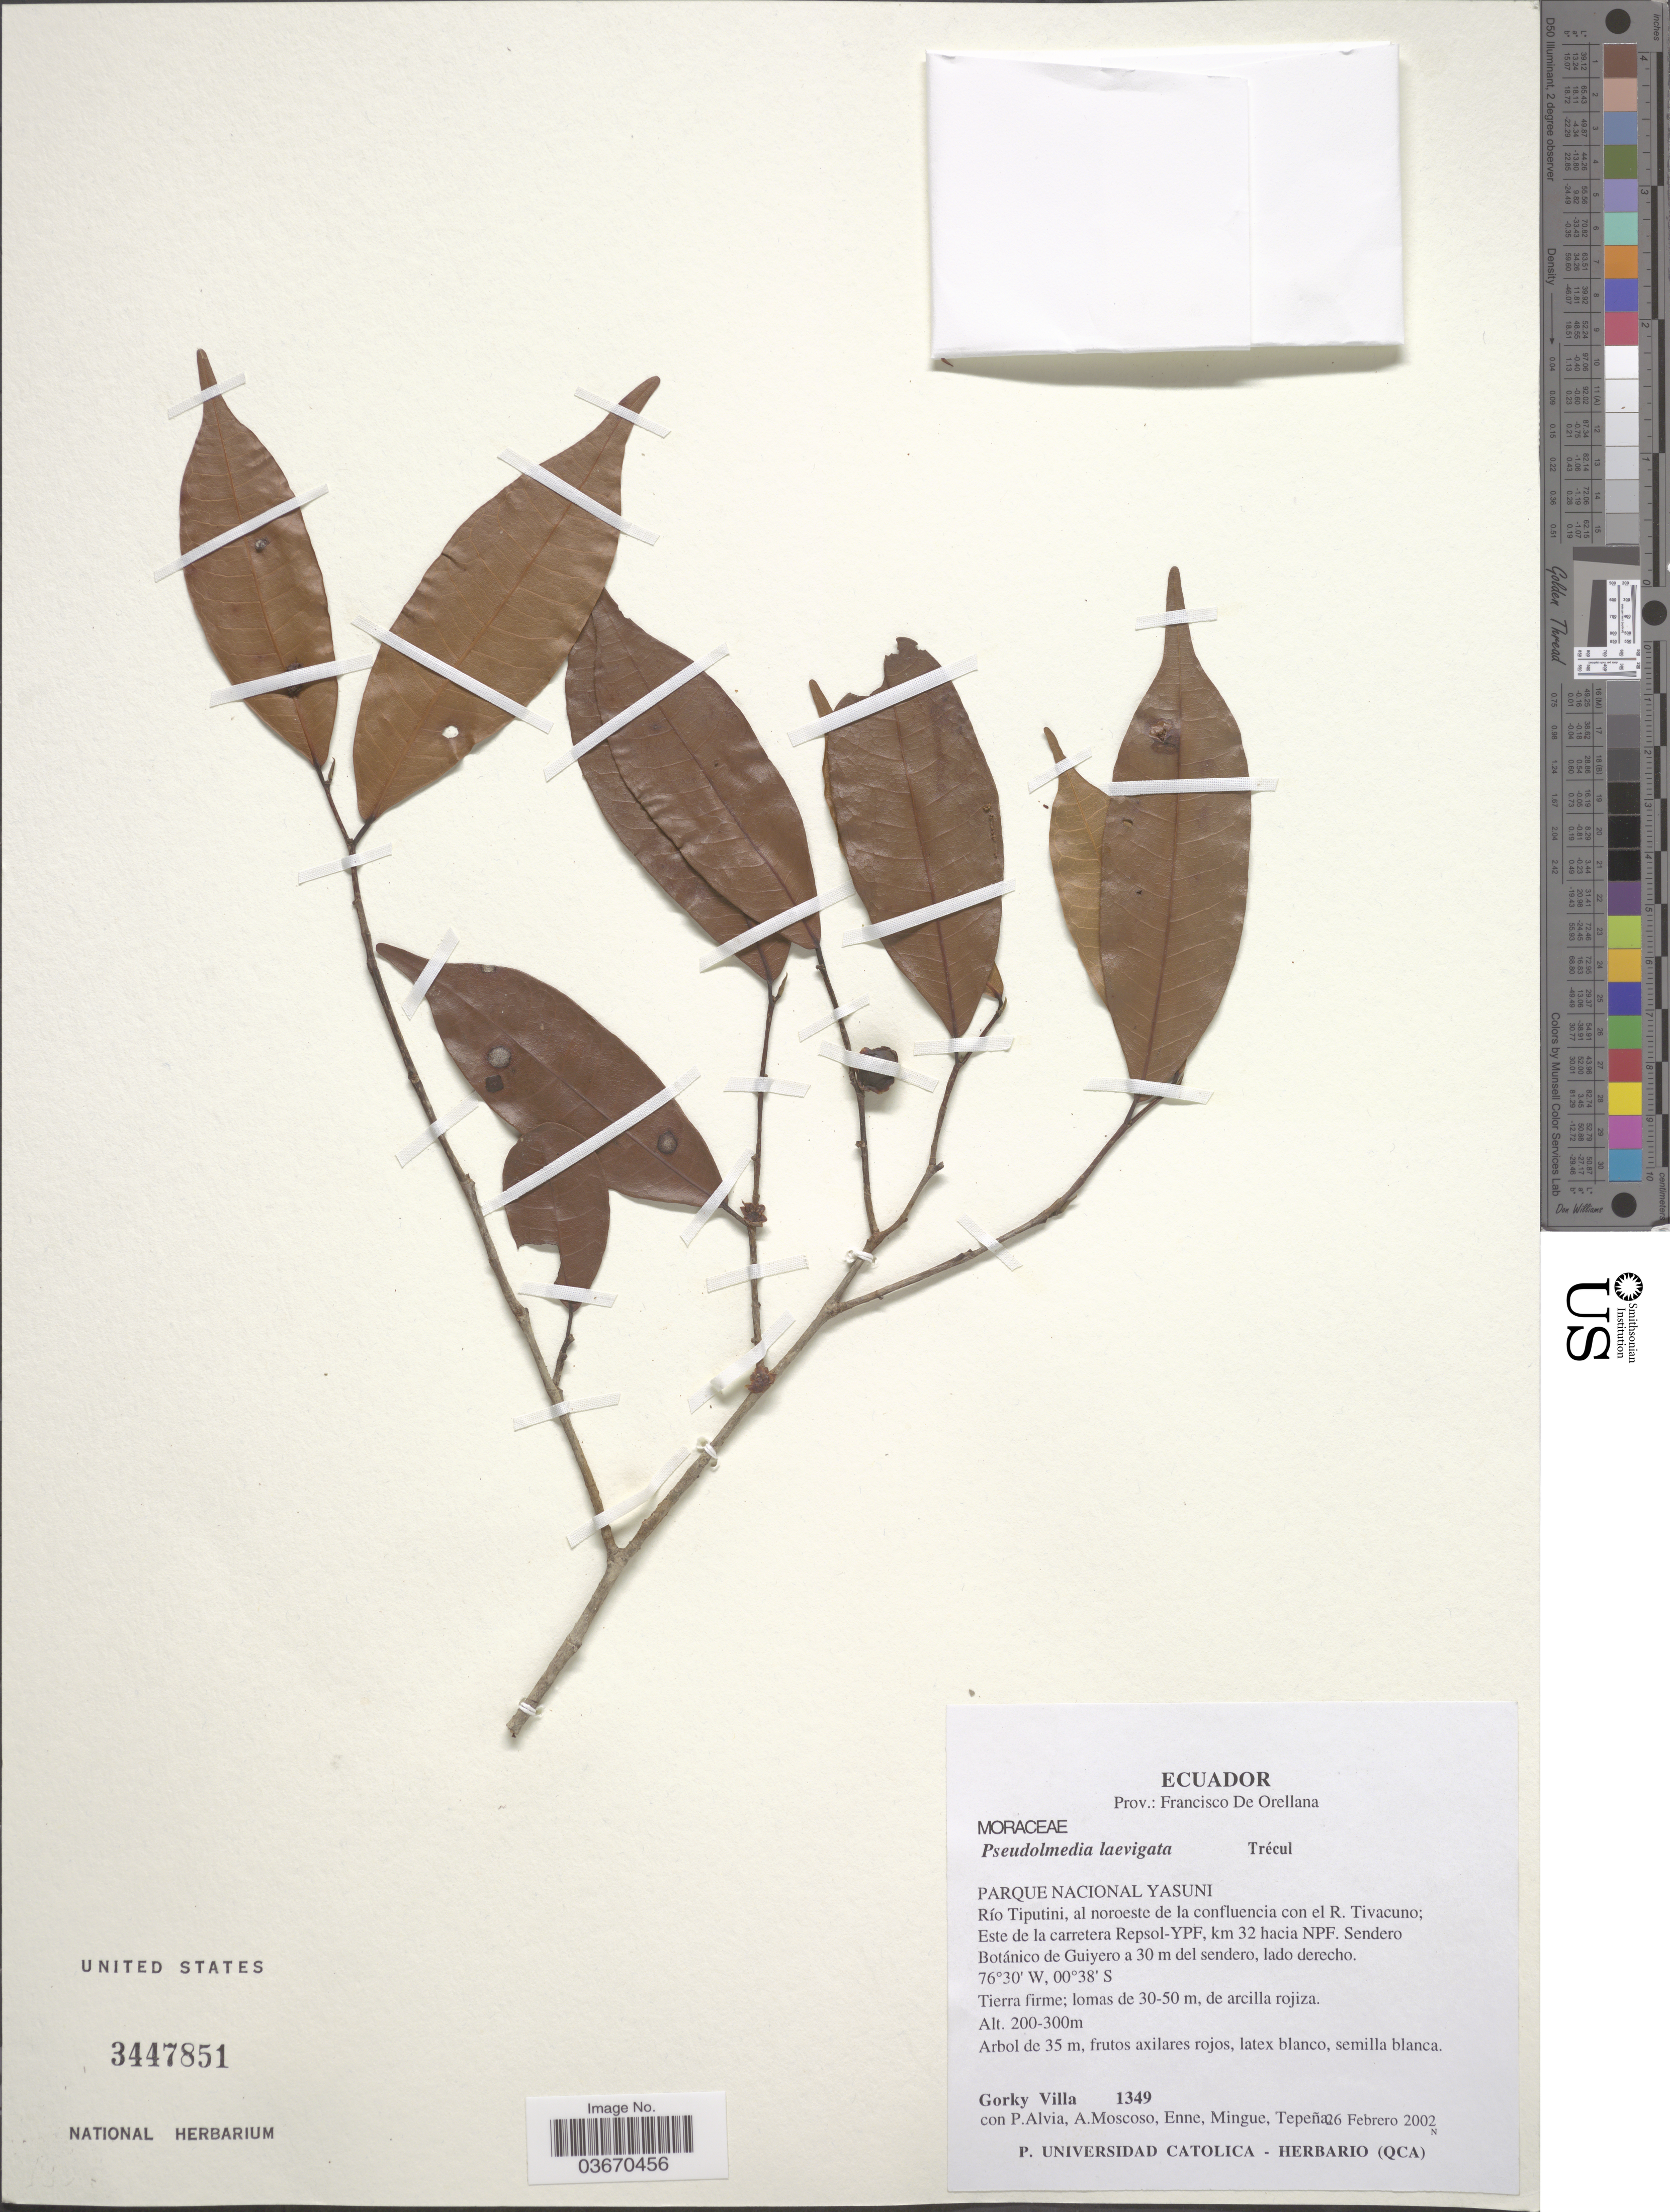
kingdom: Plantae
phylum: Tracheophyta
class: Magnoliopsida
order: Rosales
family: Moraceae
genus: Pseudolmedia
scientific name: Pseudolmedia laevigata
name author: Trécul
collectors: G. Villa, P. Alvia, A. Moscoso, Enne & et al.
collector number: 1349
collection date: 2002-02-26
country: Ecuador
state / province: Orellana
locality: Pov.: Francisco De Orellana. Parque Nacional Yasuni. Río Tiputini, al noroeste de la confluencia con el R. Tivacuno; Este de la carretera Repsol-YPF, km 32 hacia NPF.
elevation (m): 200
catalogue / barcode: US 3447851